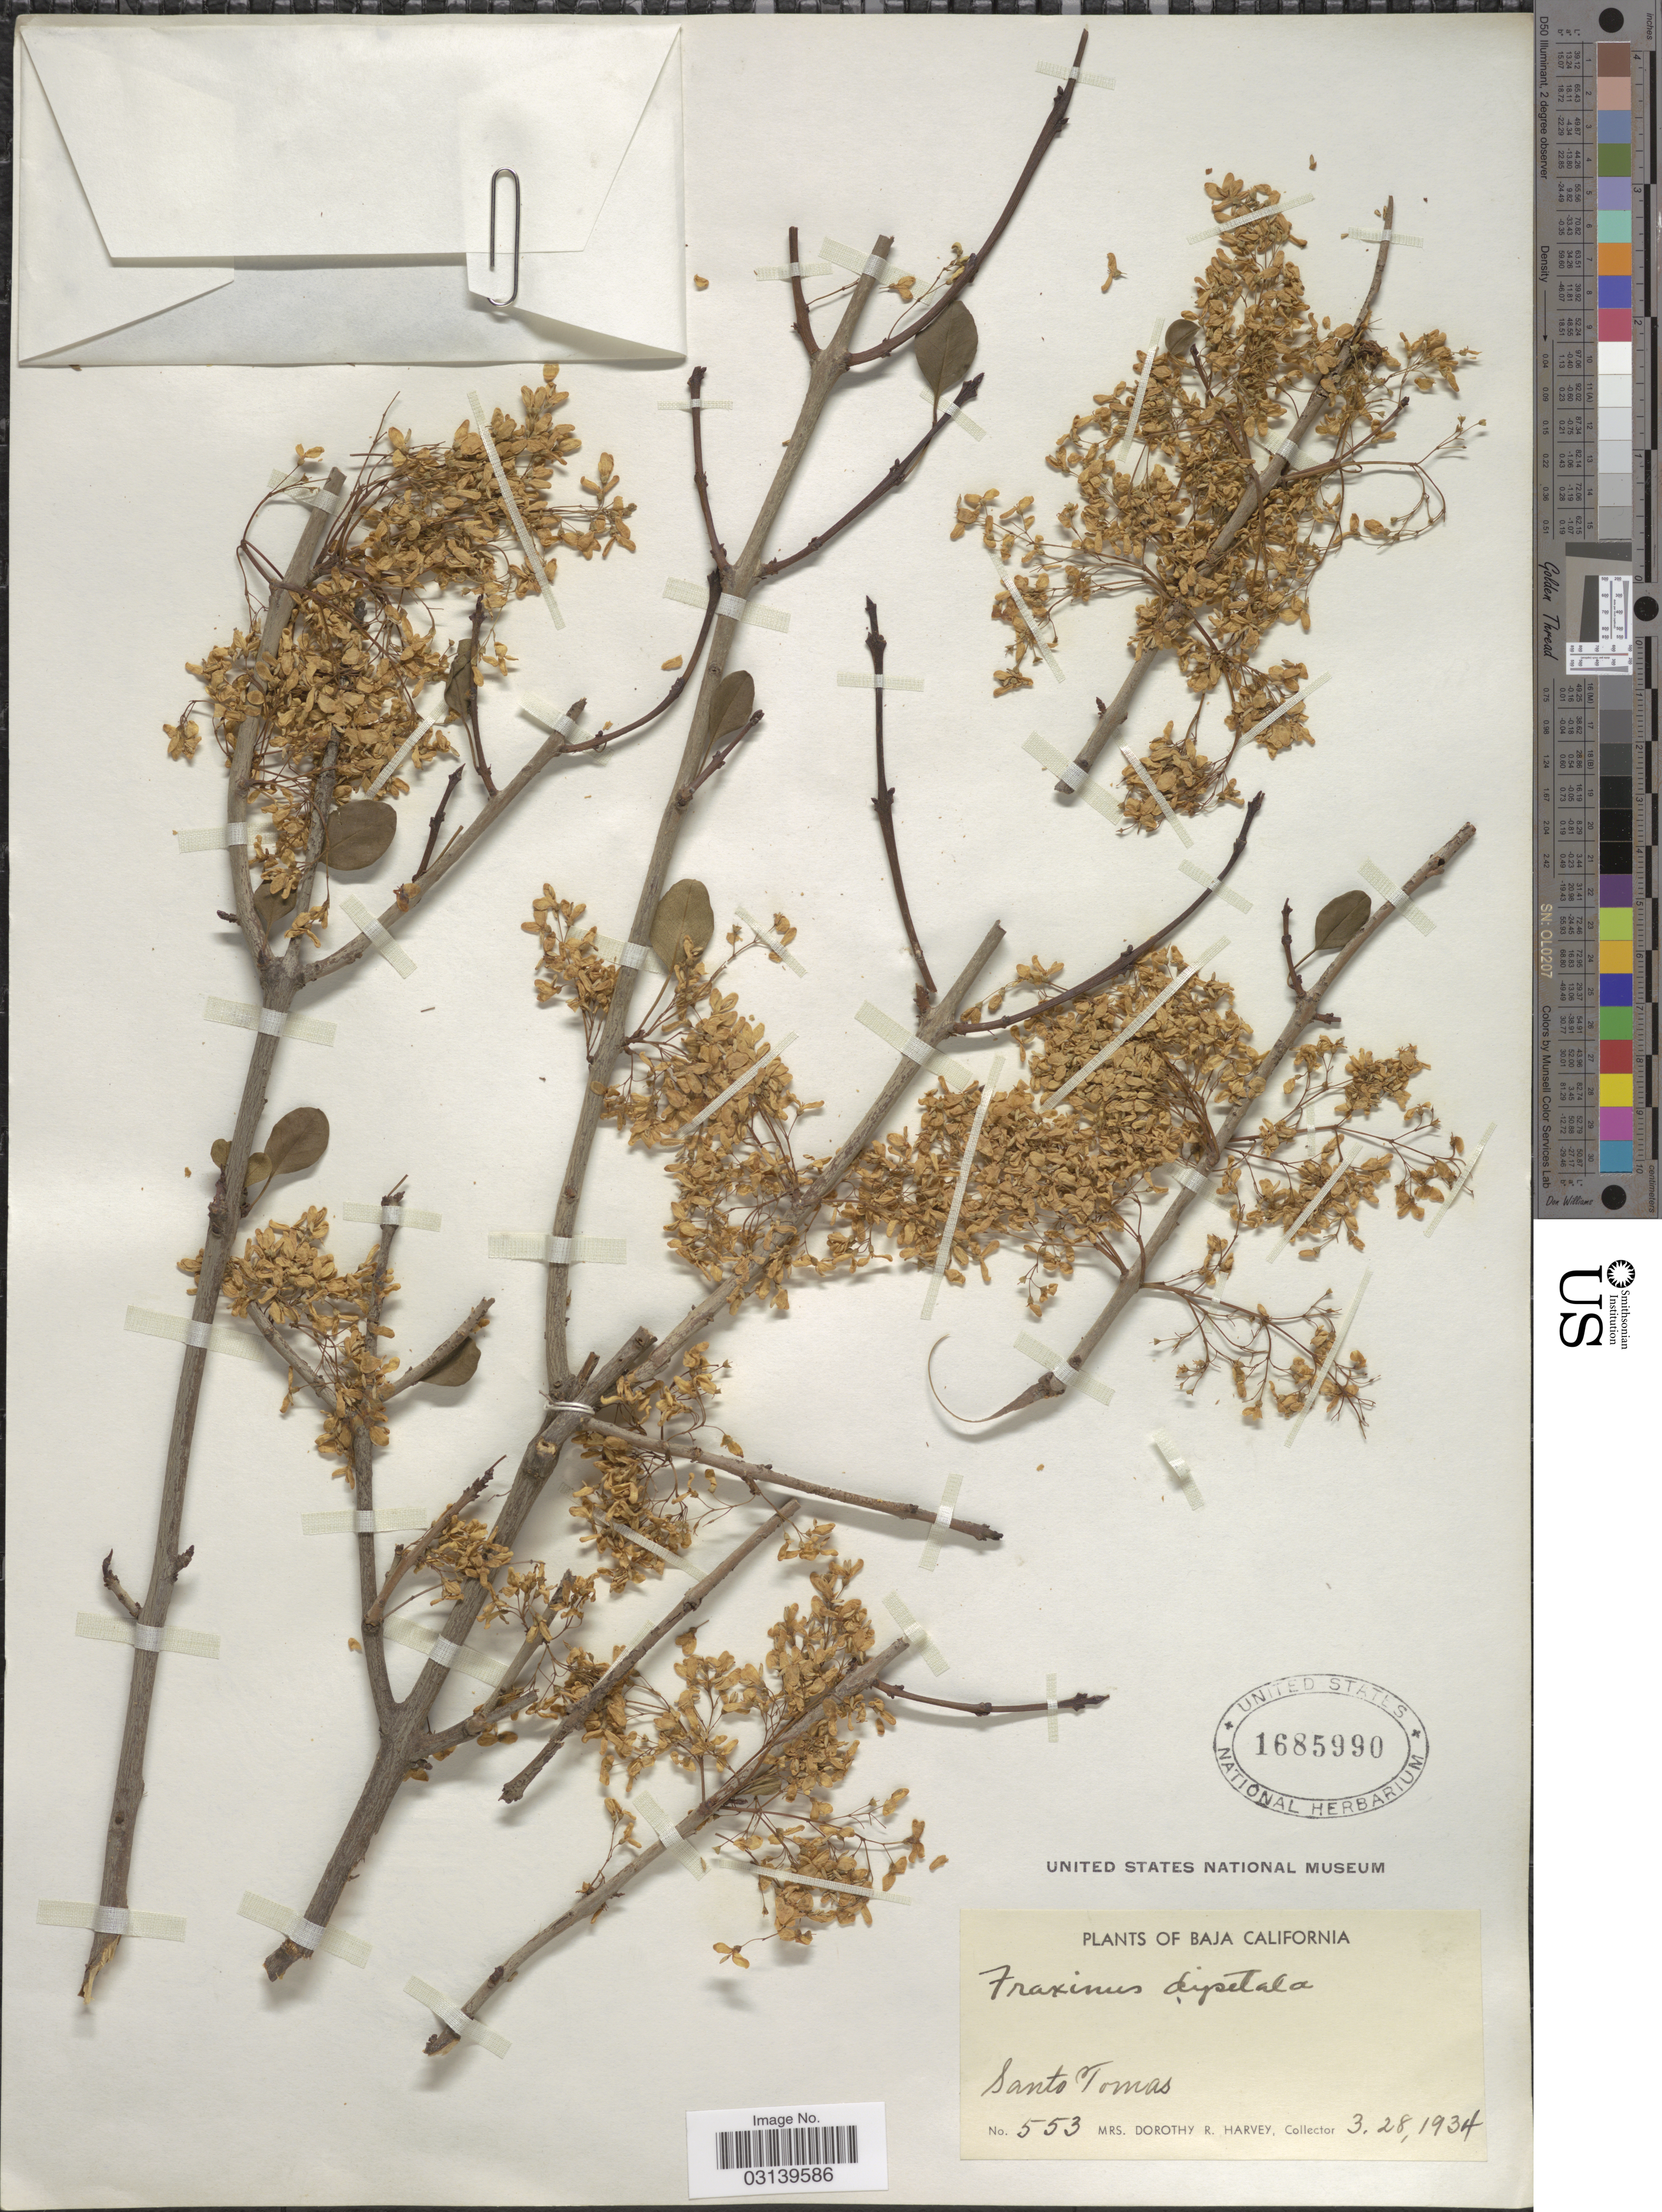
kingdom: Plantae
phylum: Tracheophyta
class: Magnoliopsida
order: Lamiales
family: Oleaceae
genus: Fraxinus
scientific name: Fraxinus dipetala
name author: Hook. & Arn.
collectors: Harvey, Mrs. D. R.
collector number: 553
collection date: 1934-03-28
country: Mexico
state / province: Baja California Norte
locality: Santo Tomas.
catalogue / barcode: US 1685990